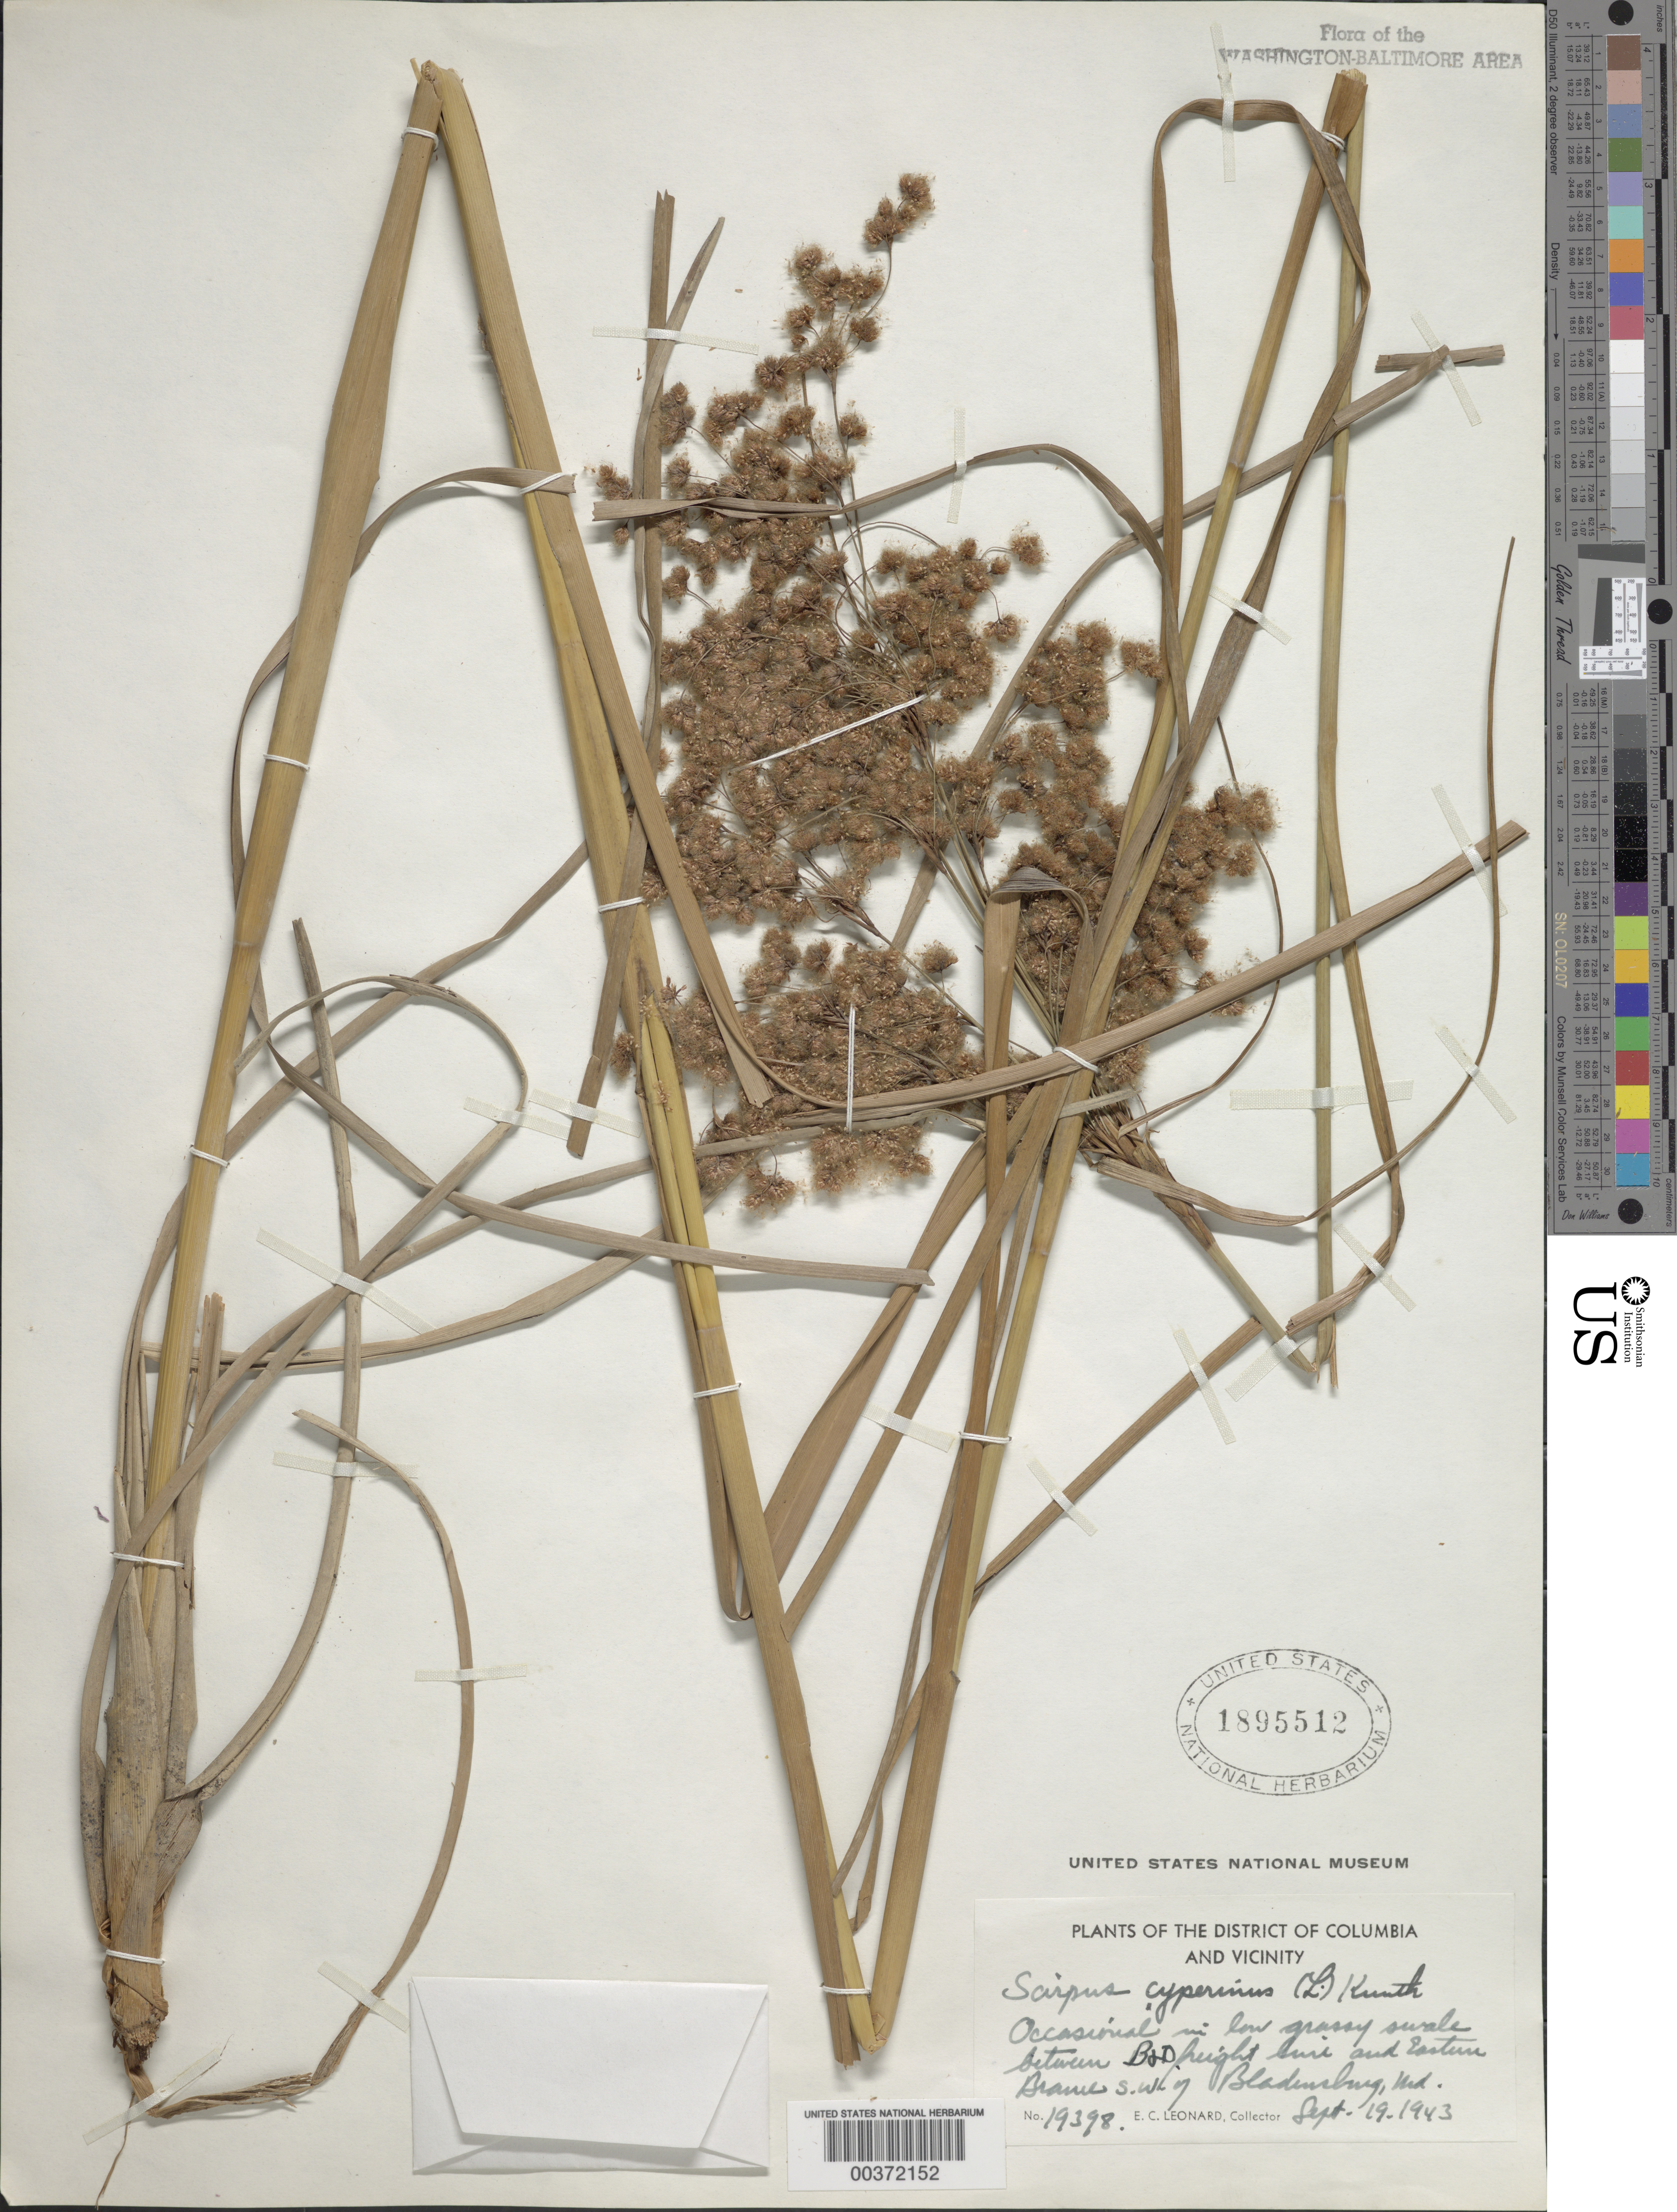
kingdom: Plantae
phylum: Tracheophyta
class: Liliopsida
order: Poales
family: Cyperaceae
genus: Scirpus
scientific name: Scirpus cyperinus (L.) Kunth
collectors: E. C. Leonard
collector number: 19398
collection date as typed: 19 Sep 1943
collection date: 1943-09-19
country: United States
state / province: Maryland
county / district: Prince George's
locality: southwest of Bladensburg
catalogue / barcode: US 1895512